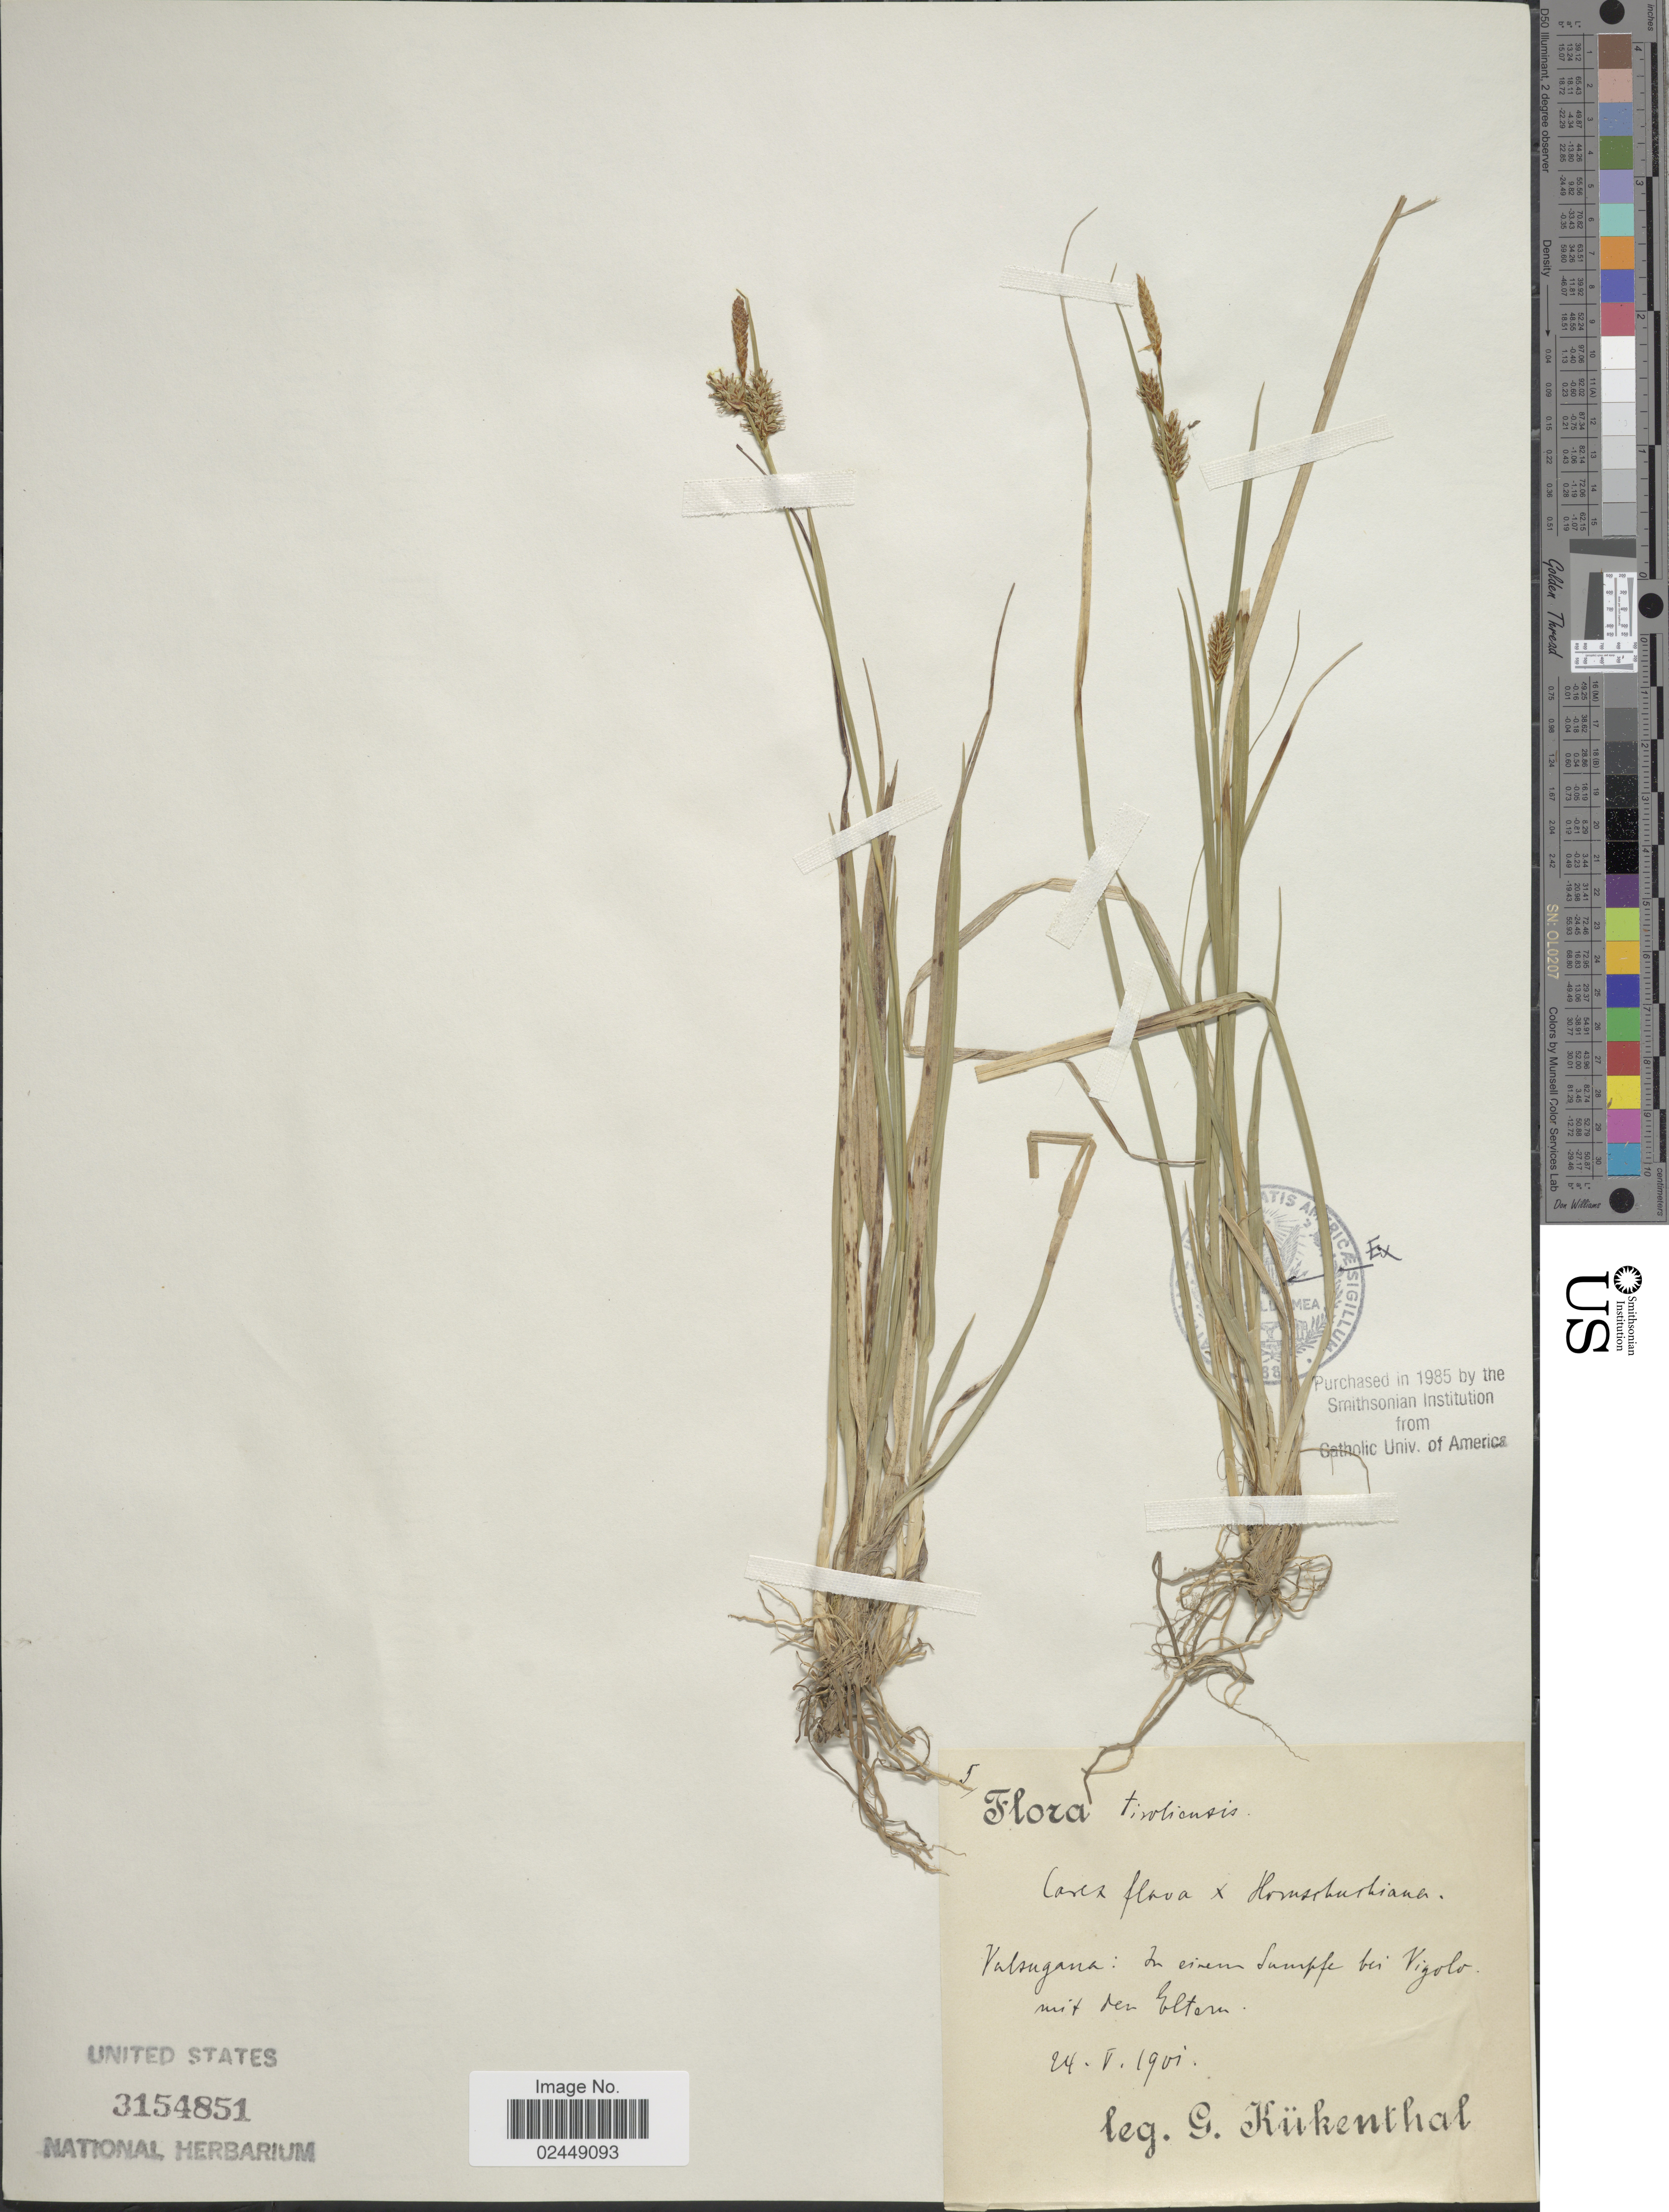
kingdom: Plantae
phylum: Tracheophyta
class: Liliopsida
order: Poales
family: Cyperaceae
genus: Carex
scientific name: Carex flava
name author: L.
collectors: G. Kükenthal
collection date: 1901-05-24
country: Italy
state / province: Trentino-Alto Adige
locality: Valsugana: In einem Sampfe bei Vigolo mit den Eltern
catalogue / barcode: US 3154851